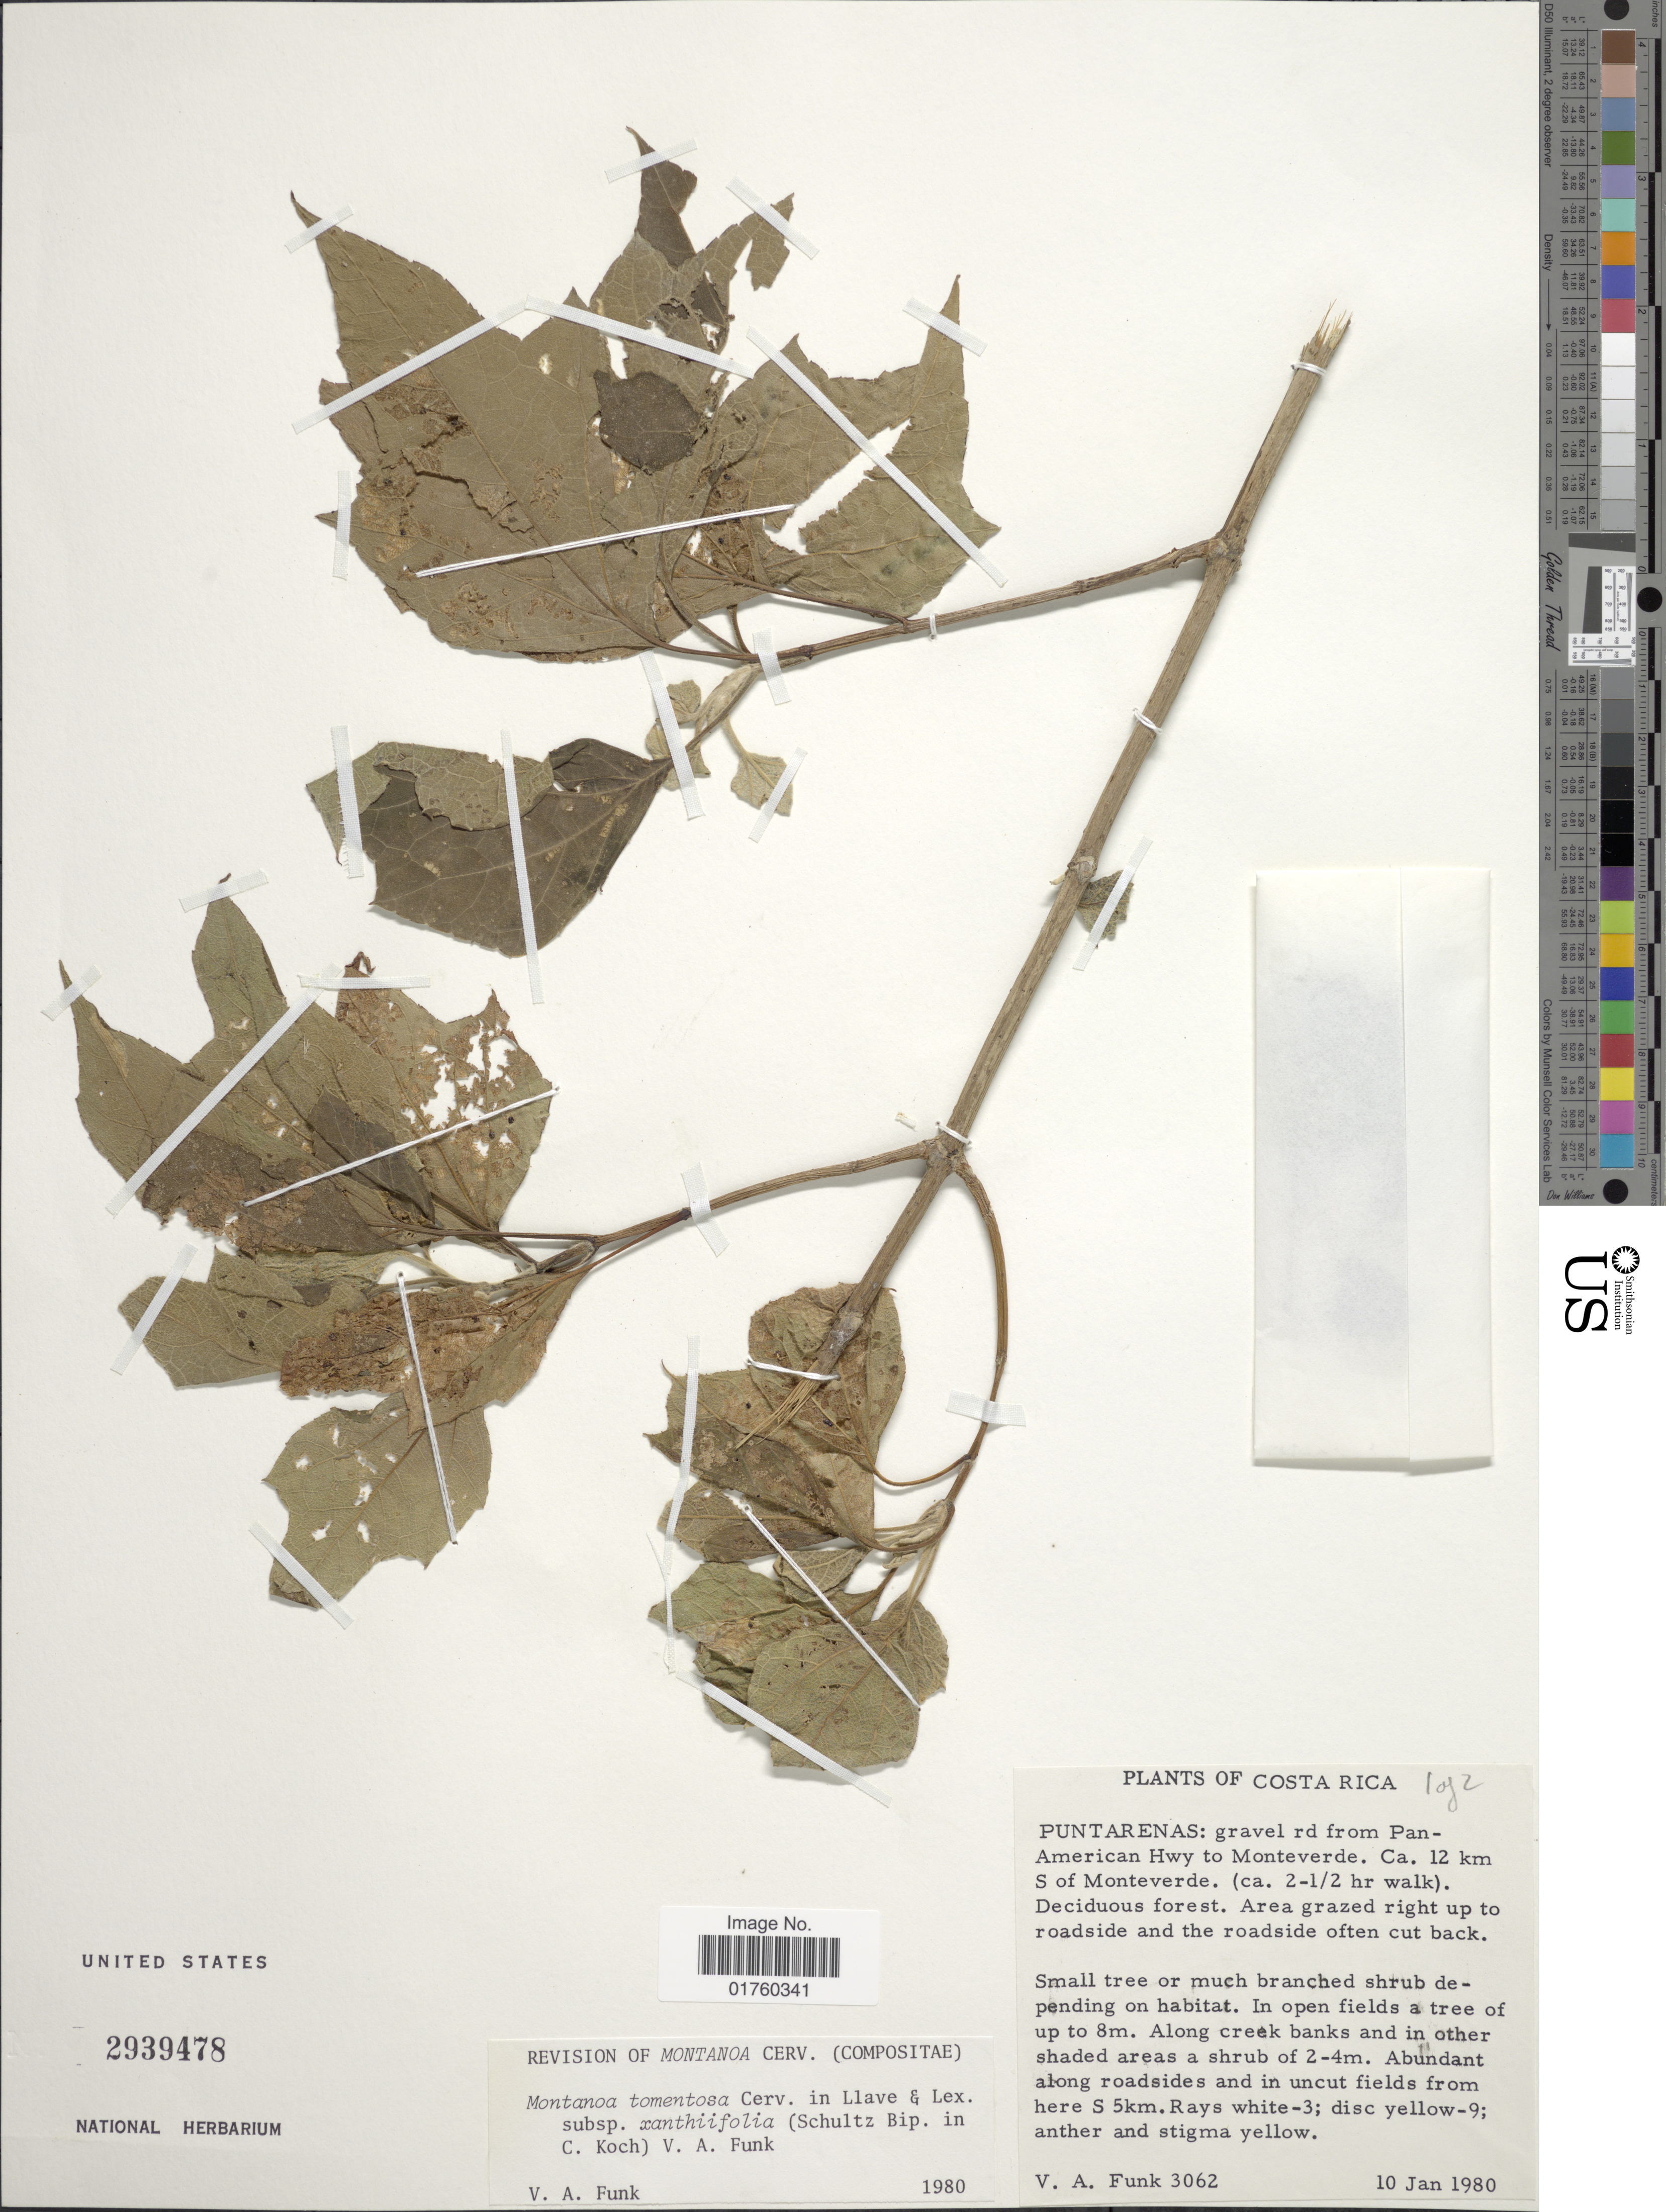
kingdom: Plantae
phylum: Tracheophyta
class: Magnoliopsida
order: Asterales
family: Asteraceae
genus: Montanoa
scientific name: Montanoa tomentosa subsp. xanthiifolia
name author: (Sch. Bip. in C. Koch) V.A. Funk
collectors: V. Funk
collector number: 3062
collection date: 1980-01-10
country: Costa Rica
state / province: Puntarenas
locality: Gravel rd from Pan-American Hwy to Monteverde, ca. 12 km S of Monteverde (ca 2-1/2 hr walk), area grazed right up to roadside and the roadside often cut back.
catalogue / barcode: US 2939478